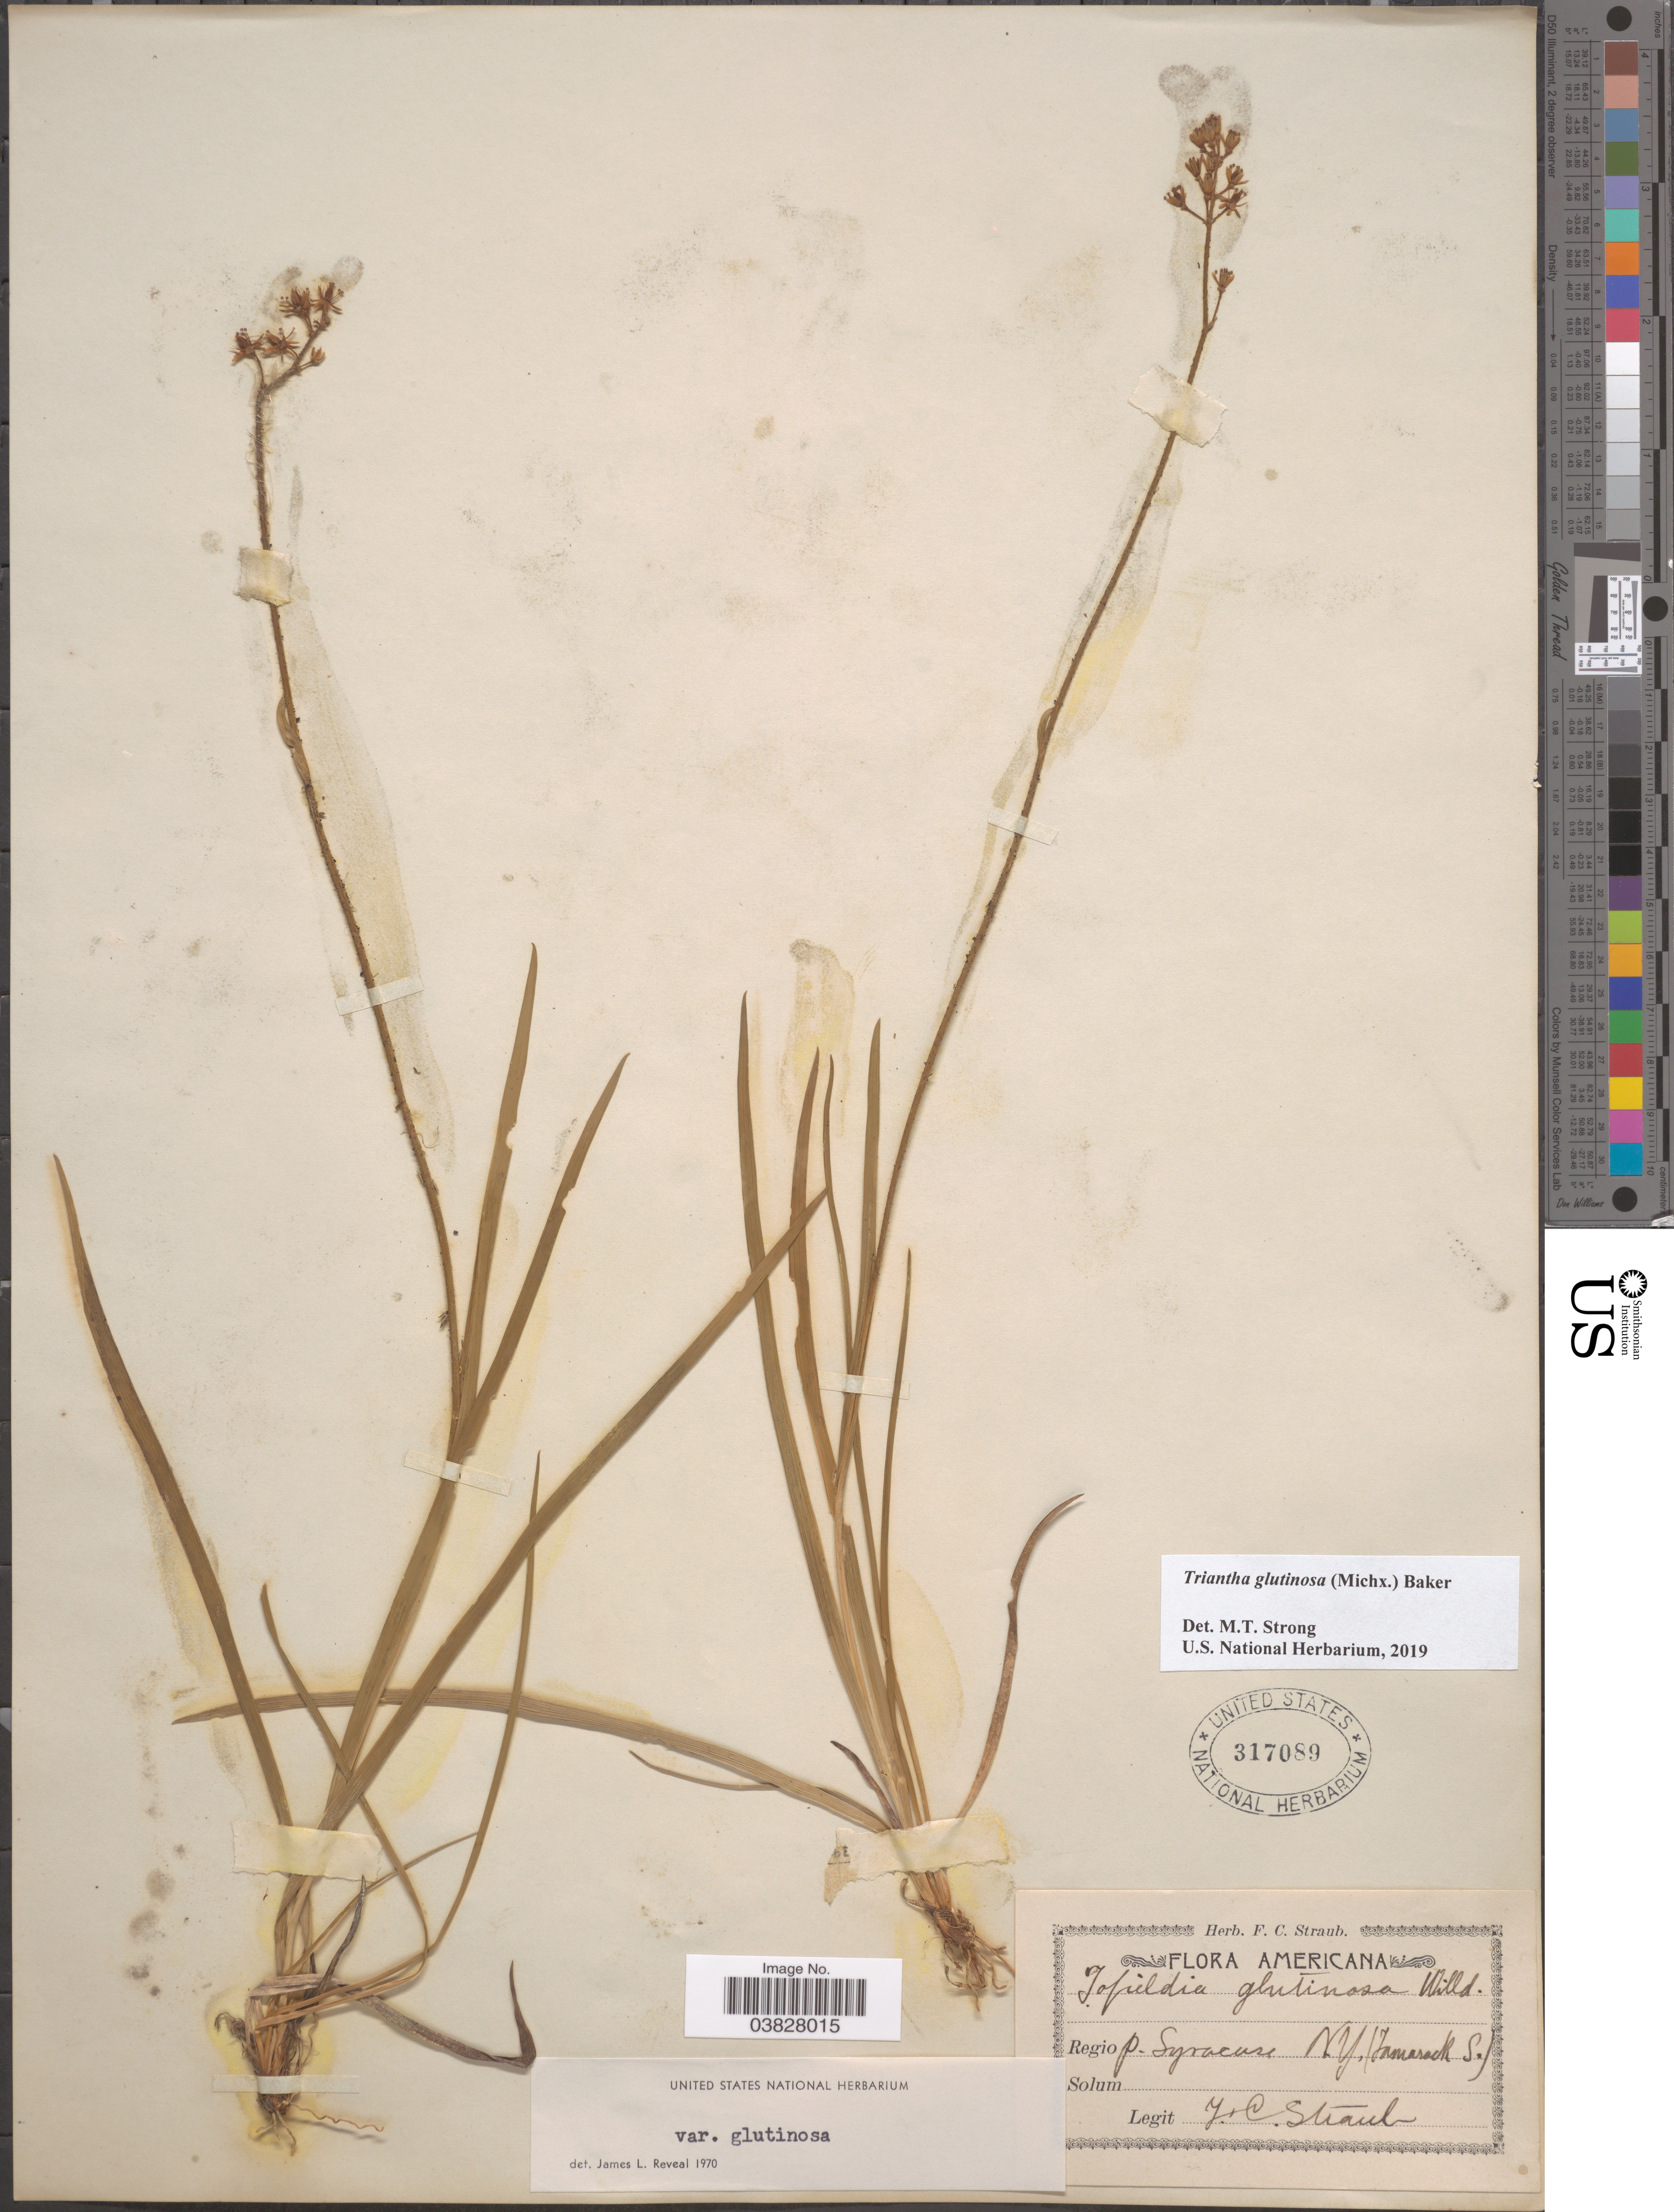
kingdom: Plantae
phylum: Tracheophyta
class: Liliopsida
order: Alismatales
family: Tofieldiaceae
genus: Triantha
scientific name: Triantha glutinosa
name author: (Michx.) Baker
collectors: J. Straub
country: United States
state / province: New York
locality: Regio P. Syracuse, (Tamarack S.). Americana.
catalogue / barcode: US 317089